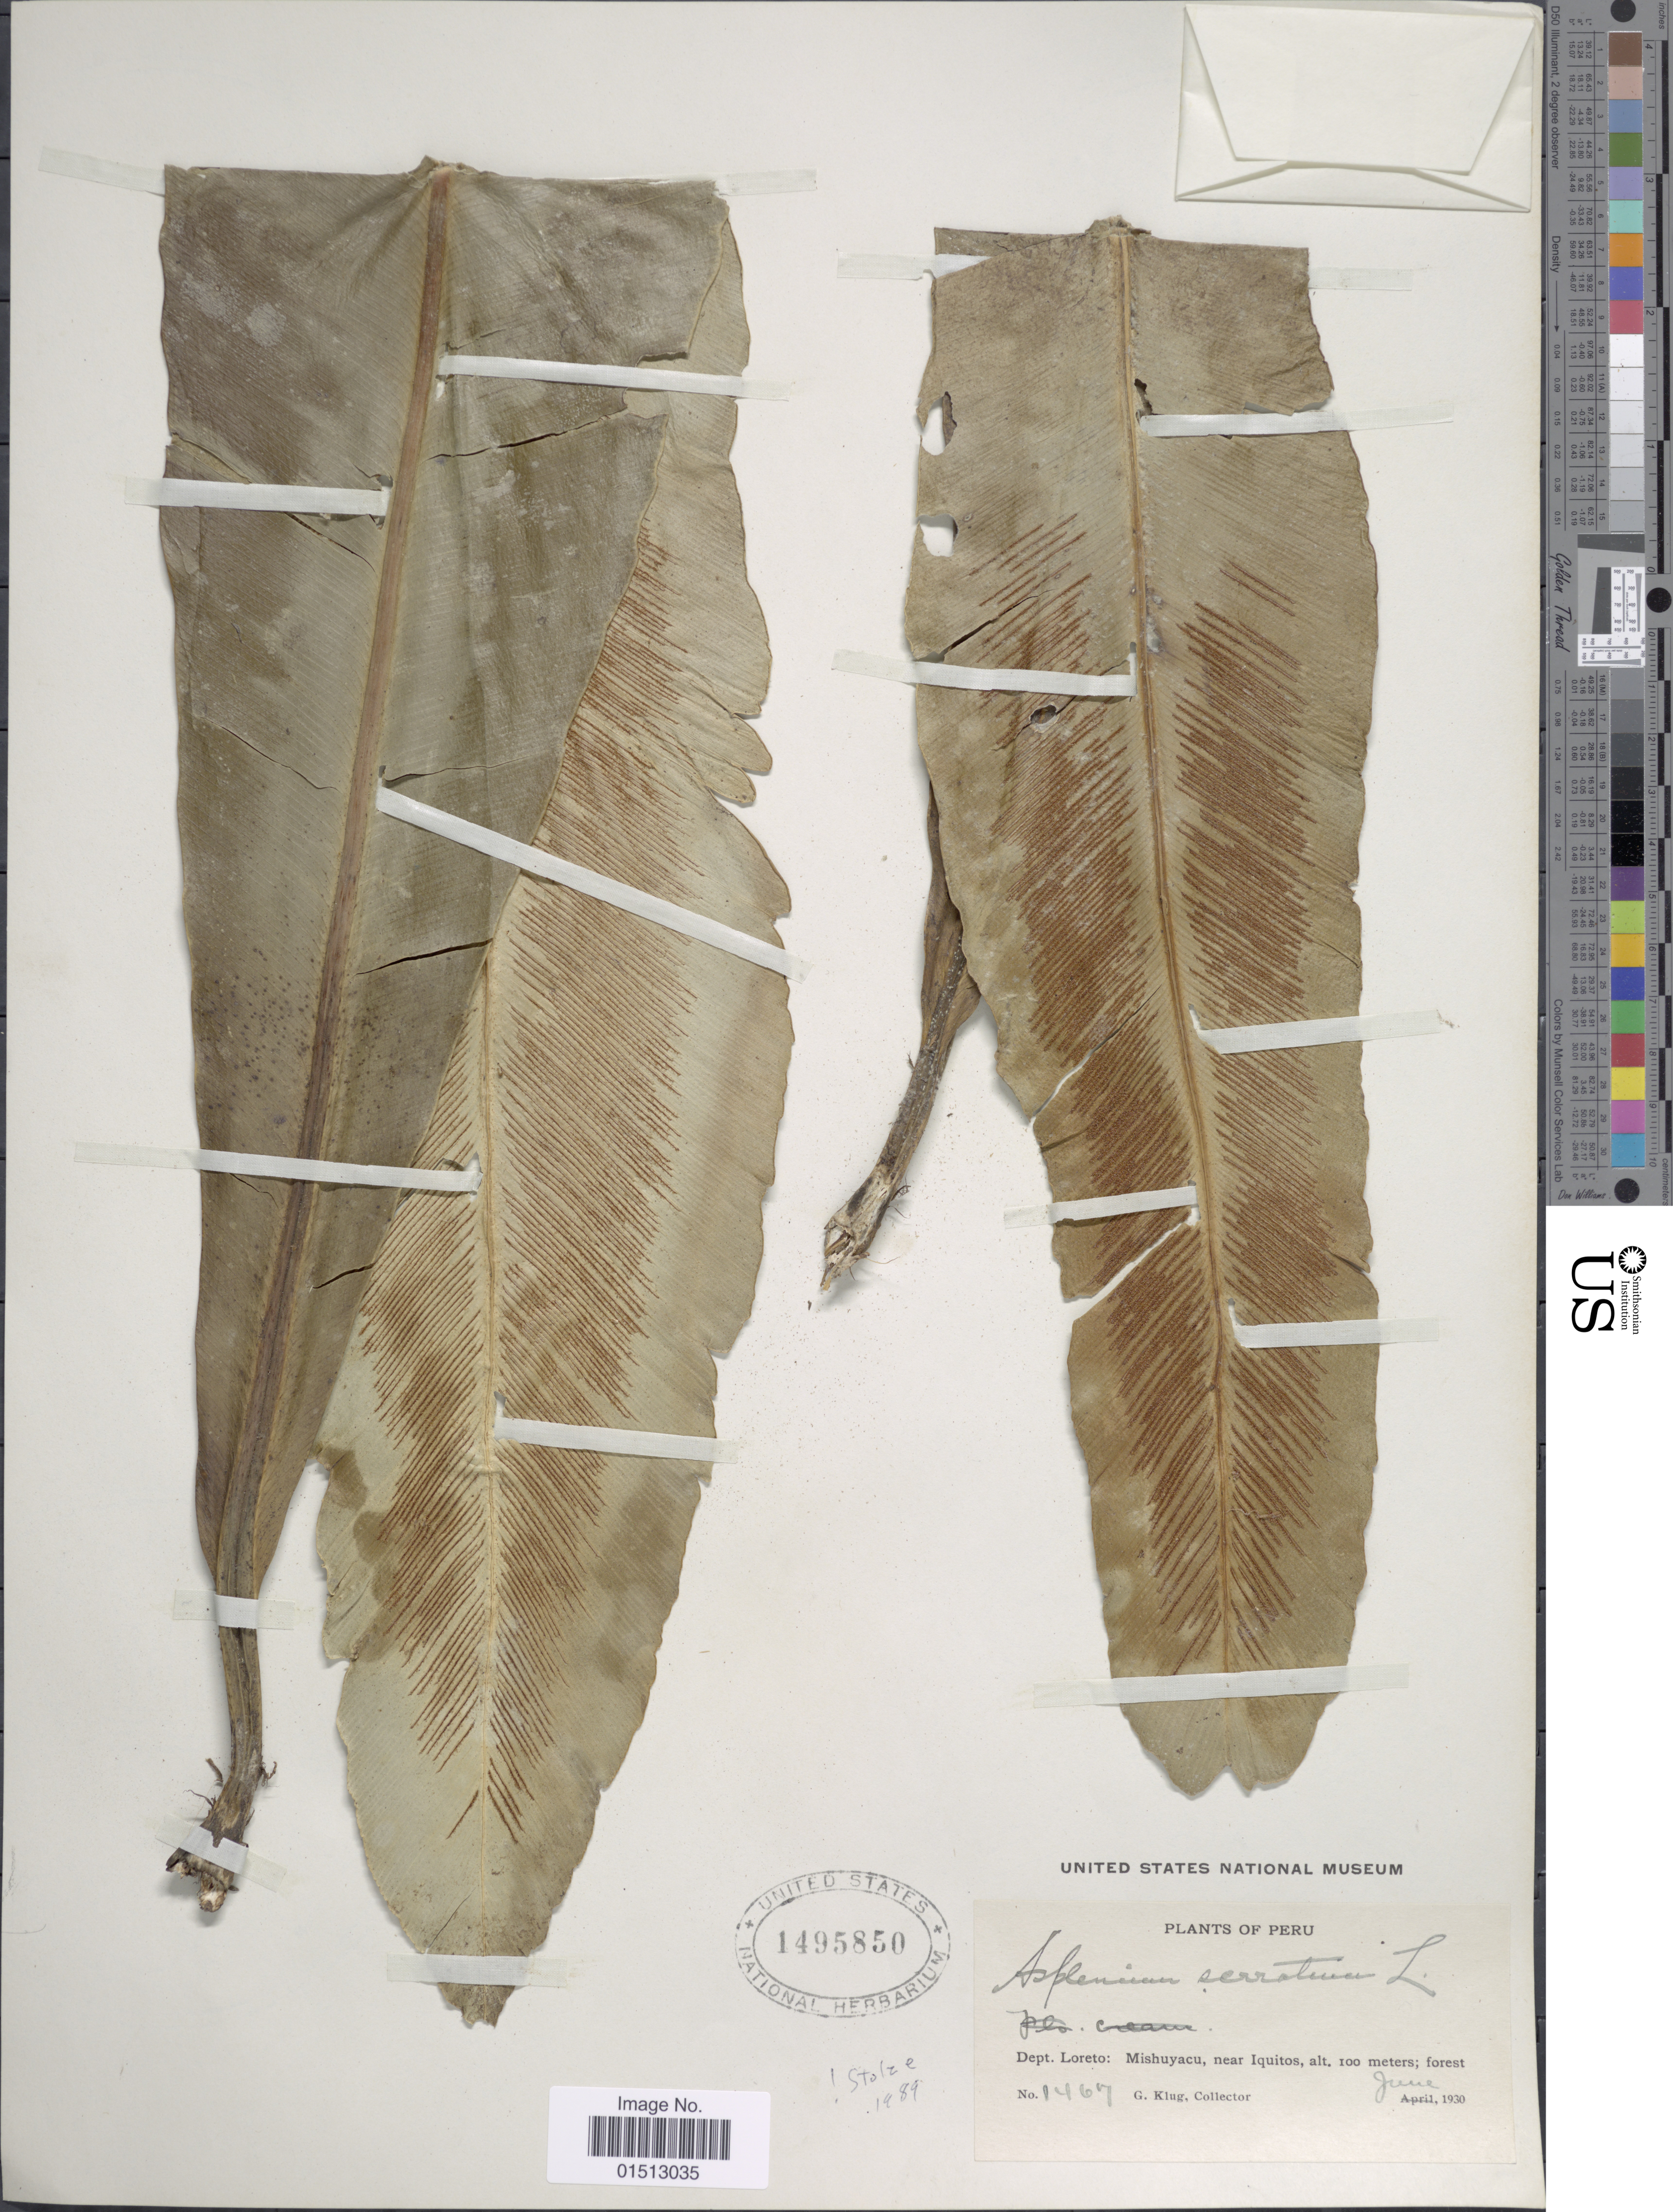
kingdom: Plantae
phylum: Tracheophyta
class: Polypodiopsida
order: Polypodiales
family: Aspleniaceae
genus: Asplenium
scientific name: Asplenium serratum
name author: L.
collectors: G. Klug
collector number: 1467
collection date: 1930-06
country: Peru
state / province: Loreto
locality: Peru. Dept. Loreto: Mishuyacu, near Iquitos.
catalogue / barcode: US 1495850